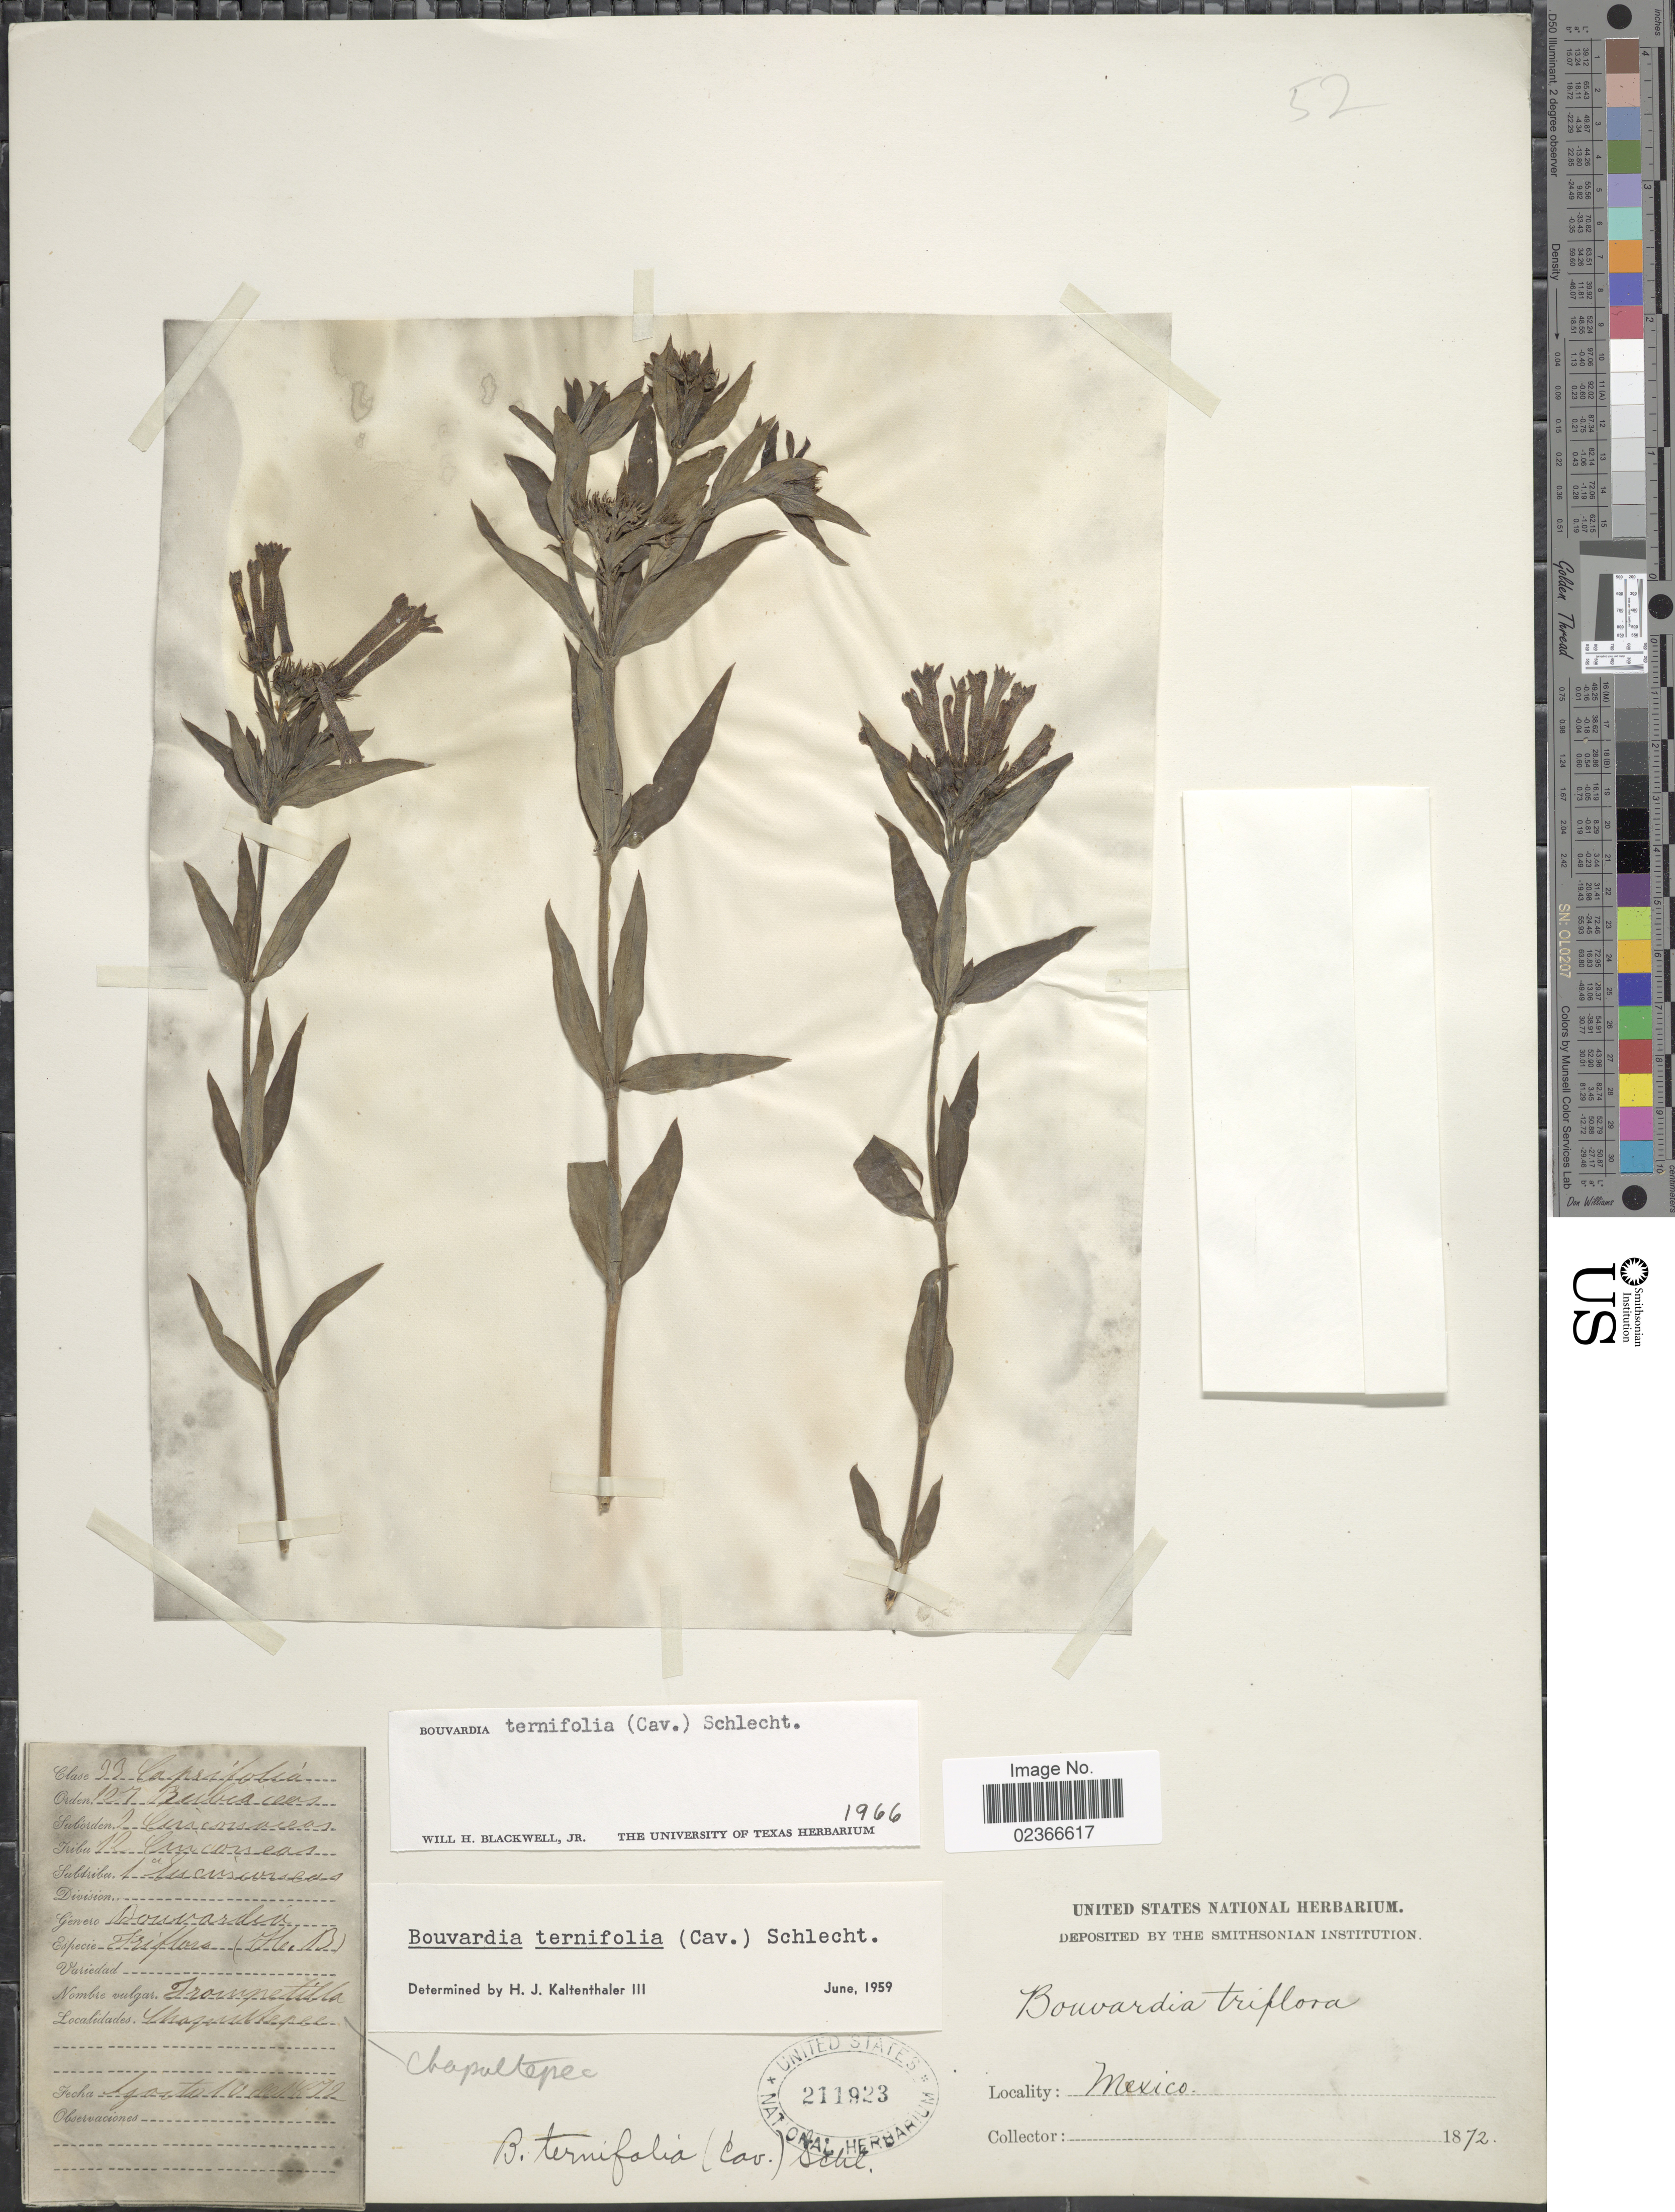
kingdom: Plantae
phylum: Tracheophyta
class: Magnoliopsida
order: Gentianales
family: Rubiaceae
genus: Bouvardia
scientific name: Bouvardia ternifolia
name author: (Cav.) Schltdl.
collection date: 1872-08-10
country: Mexico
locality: Chapultepec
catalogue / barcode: US 211923